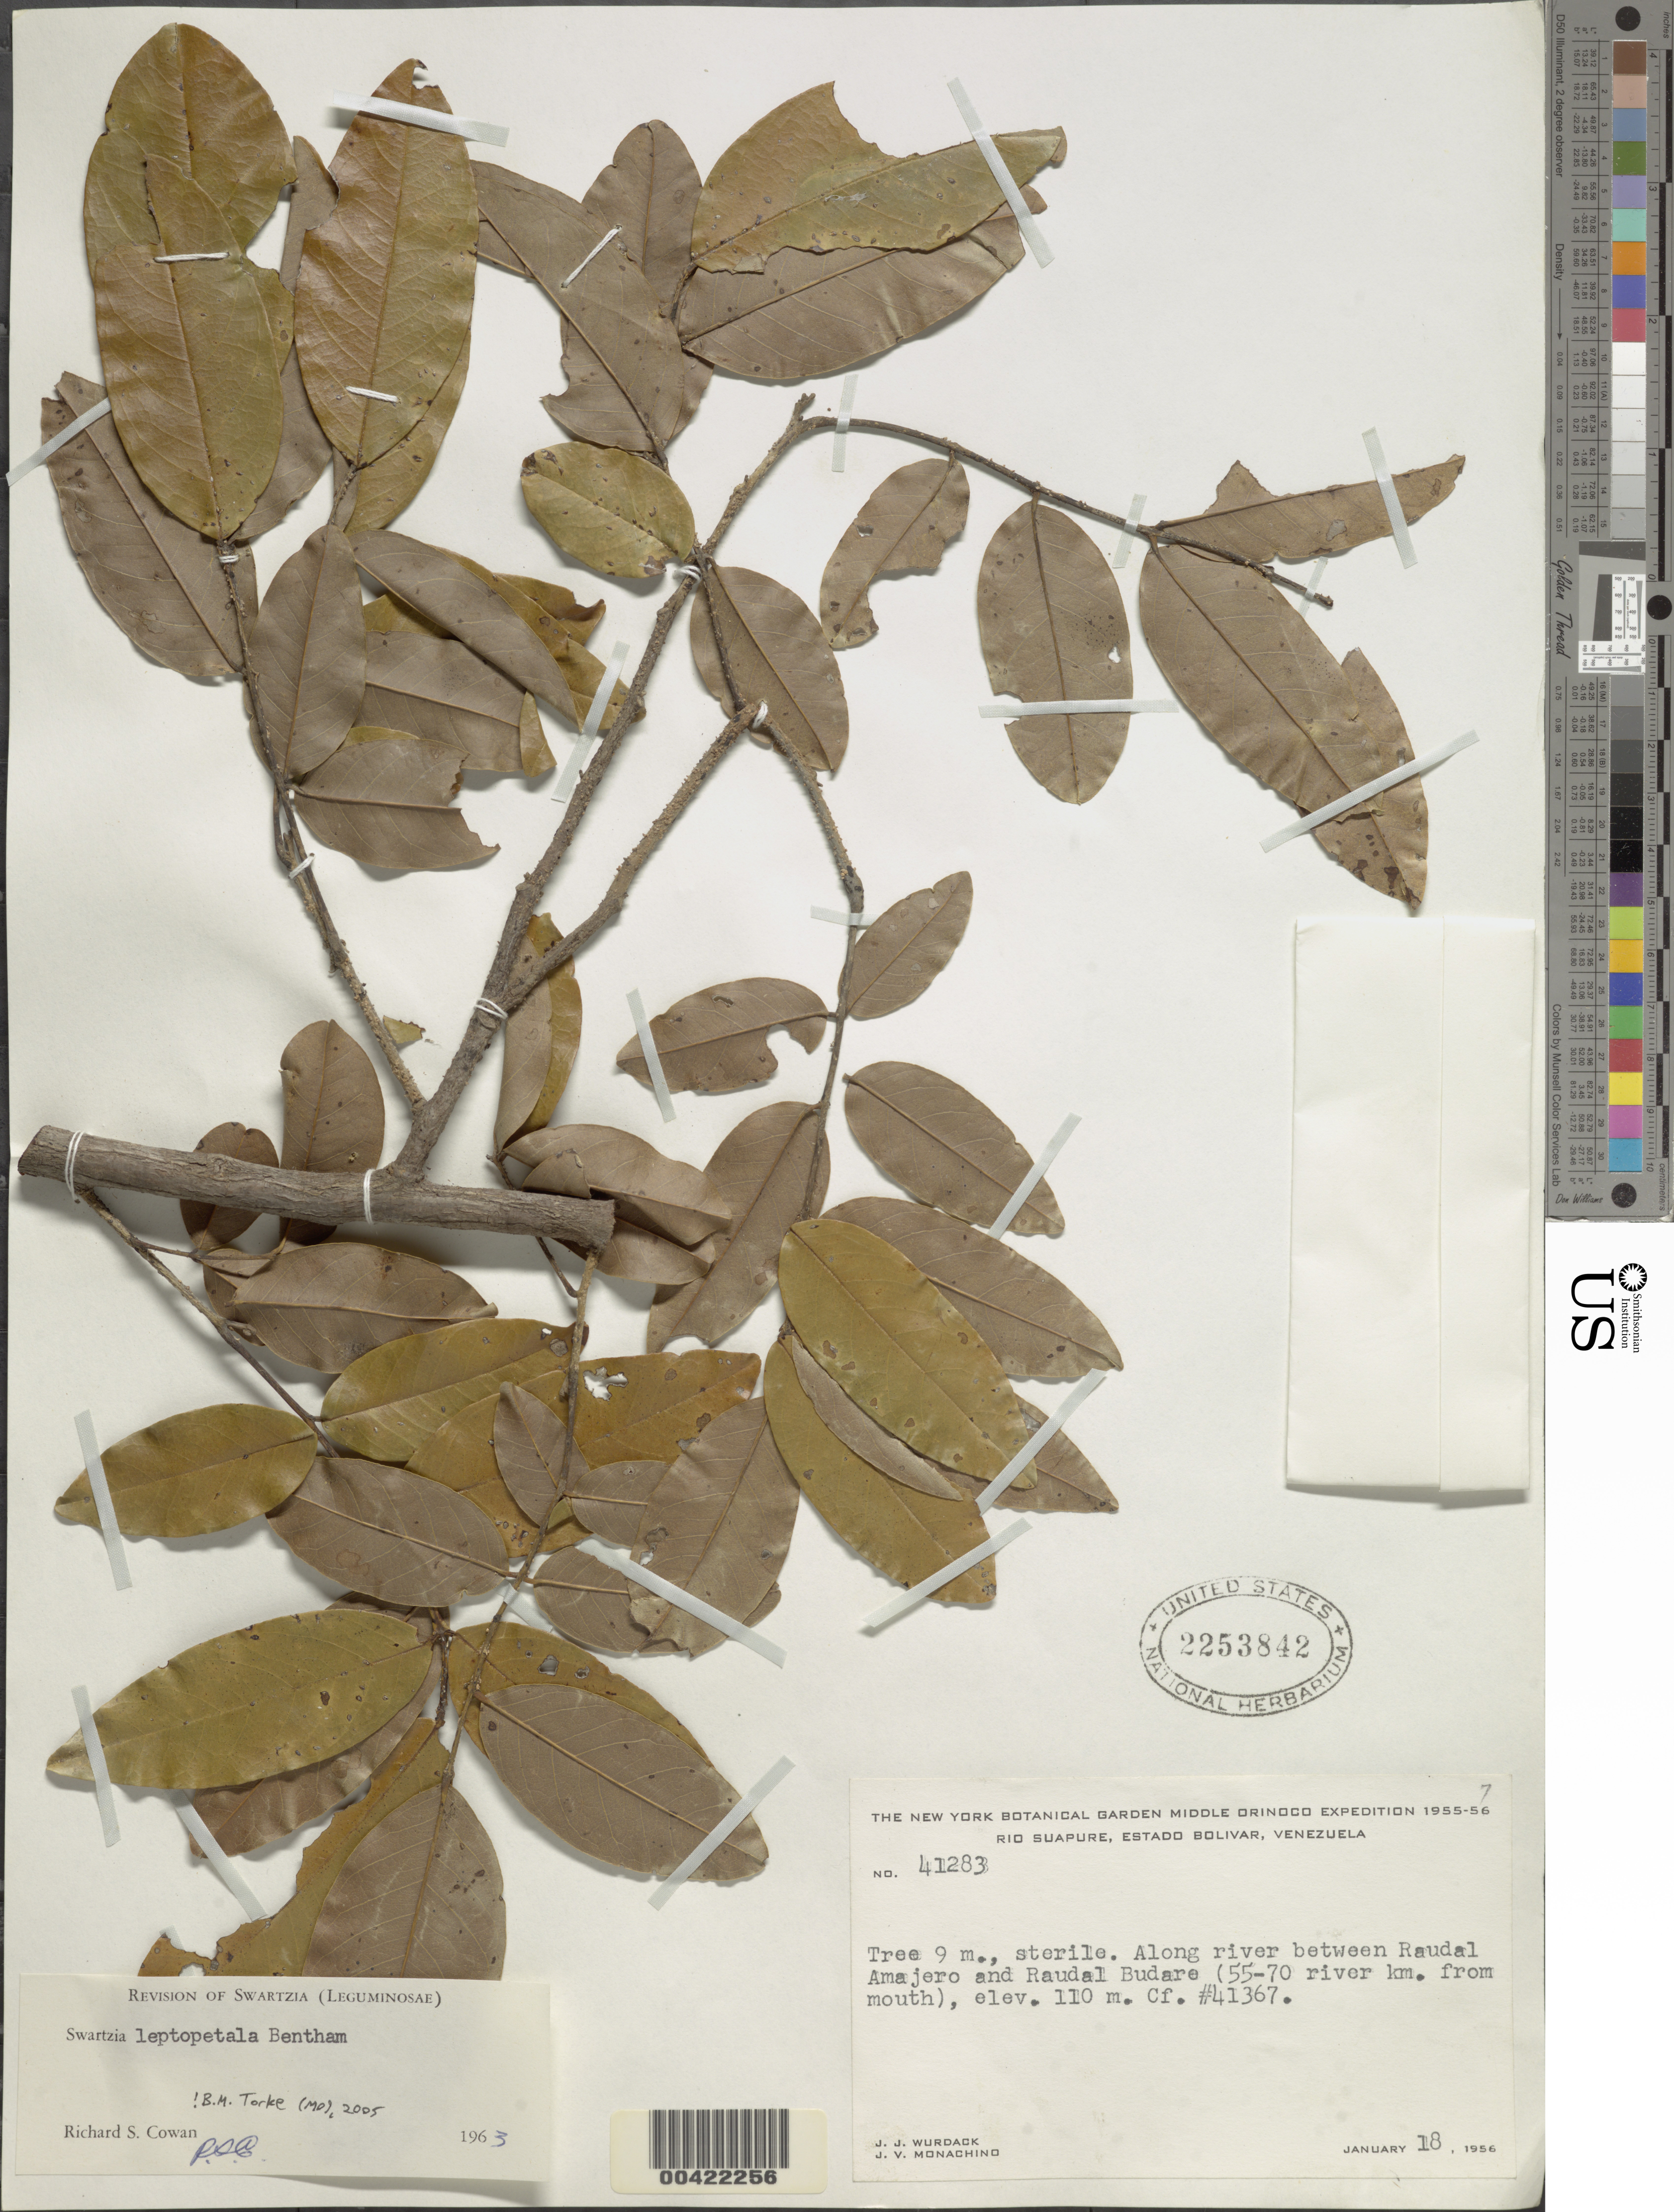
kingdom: Plantae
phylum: Tracheophyta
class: Magnoliopsida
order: Fabales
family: Fabaceae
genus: Swartzia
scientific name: Swartzia leptopetala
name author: Benth.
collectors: J. J. Wurdack & J. V. Monachino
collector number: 41283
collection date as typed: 18 Jan 1956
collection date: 1956-01-18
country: Venezuela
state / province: Bolivar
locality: Raudel amajero and raudal budare, along river between; 55 - 70 river km from mouth; rio suapure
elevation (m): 110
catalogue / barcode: US 2253842